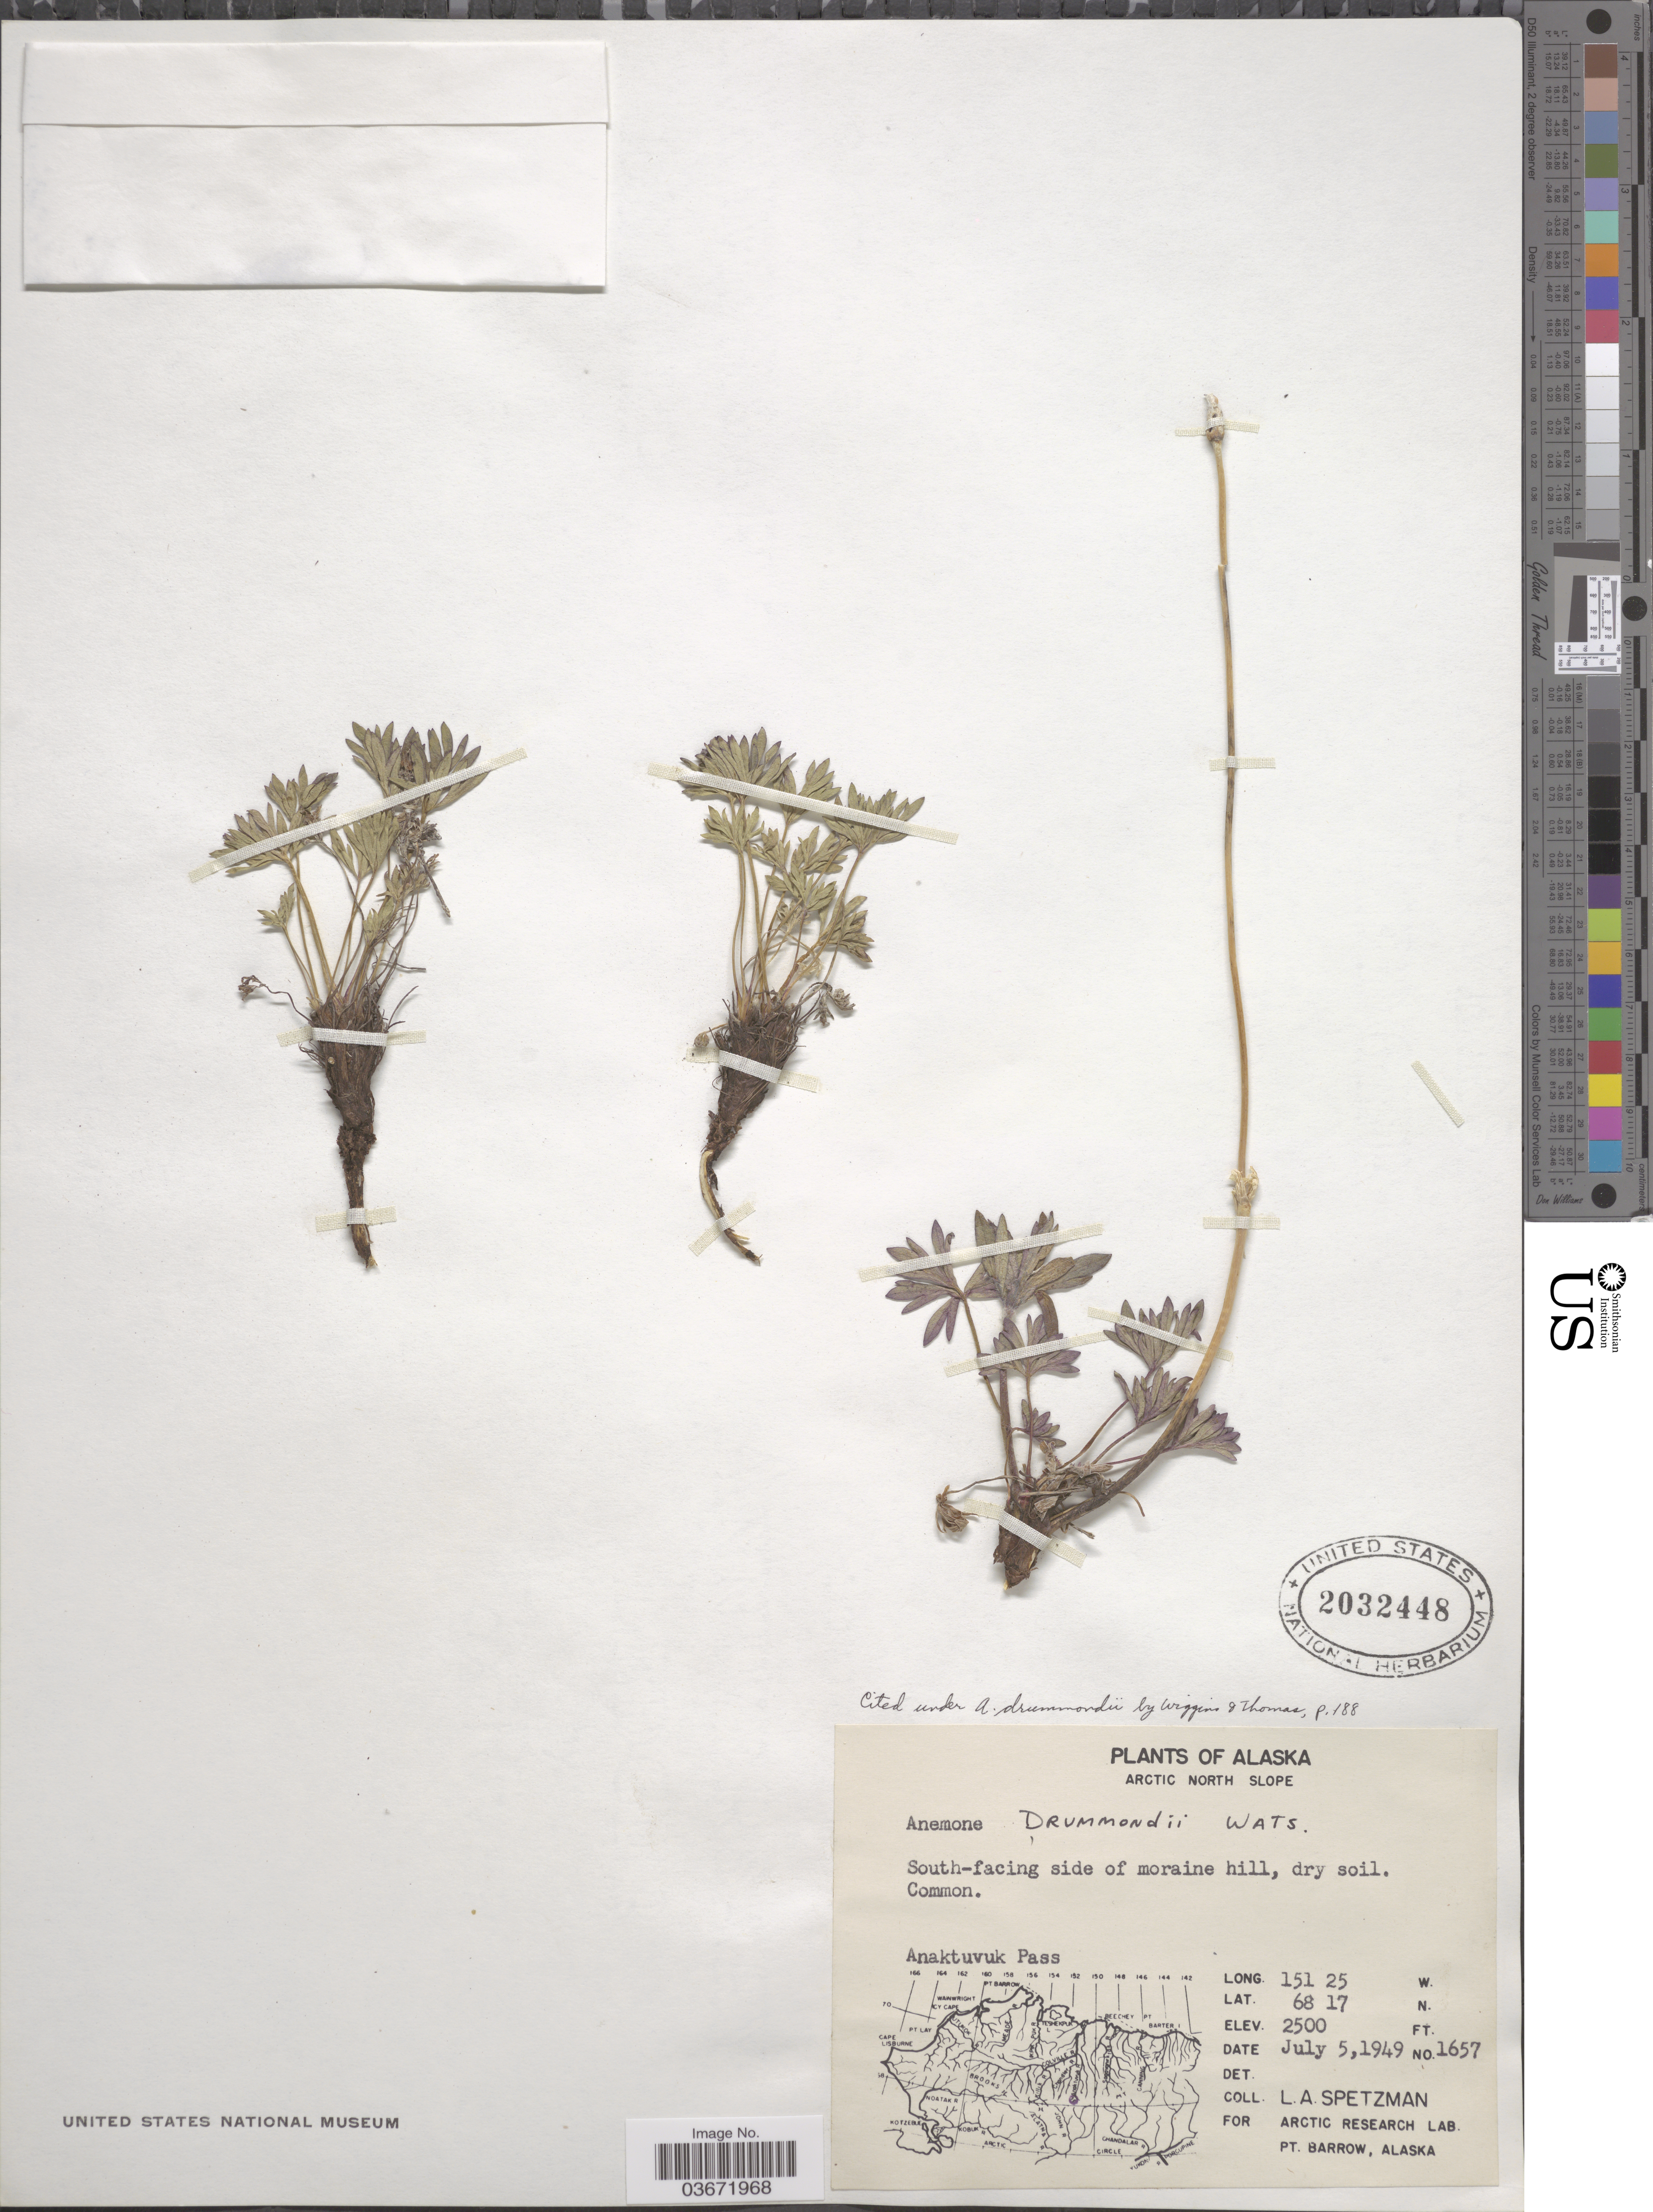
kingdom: Plantae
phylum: Tracheophyta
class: Magnoliopsida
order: Ranunculales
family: Ranunculaceae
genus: Anemone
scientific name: Anemone drummondii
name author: S. Watson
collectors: L. Spetzman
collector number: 1657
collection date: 1949-07-05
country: United States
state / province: Alaska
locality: Arctic North Slope. Anaktuvuk Pass.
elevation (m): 762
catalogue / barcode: US 2032448